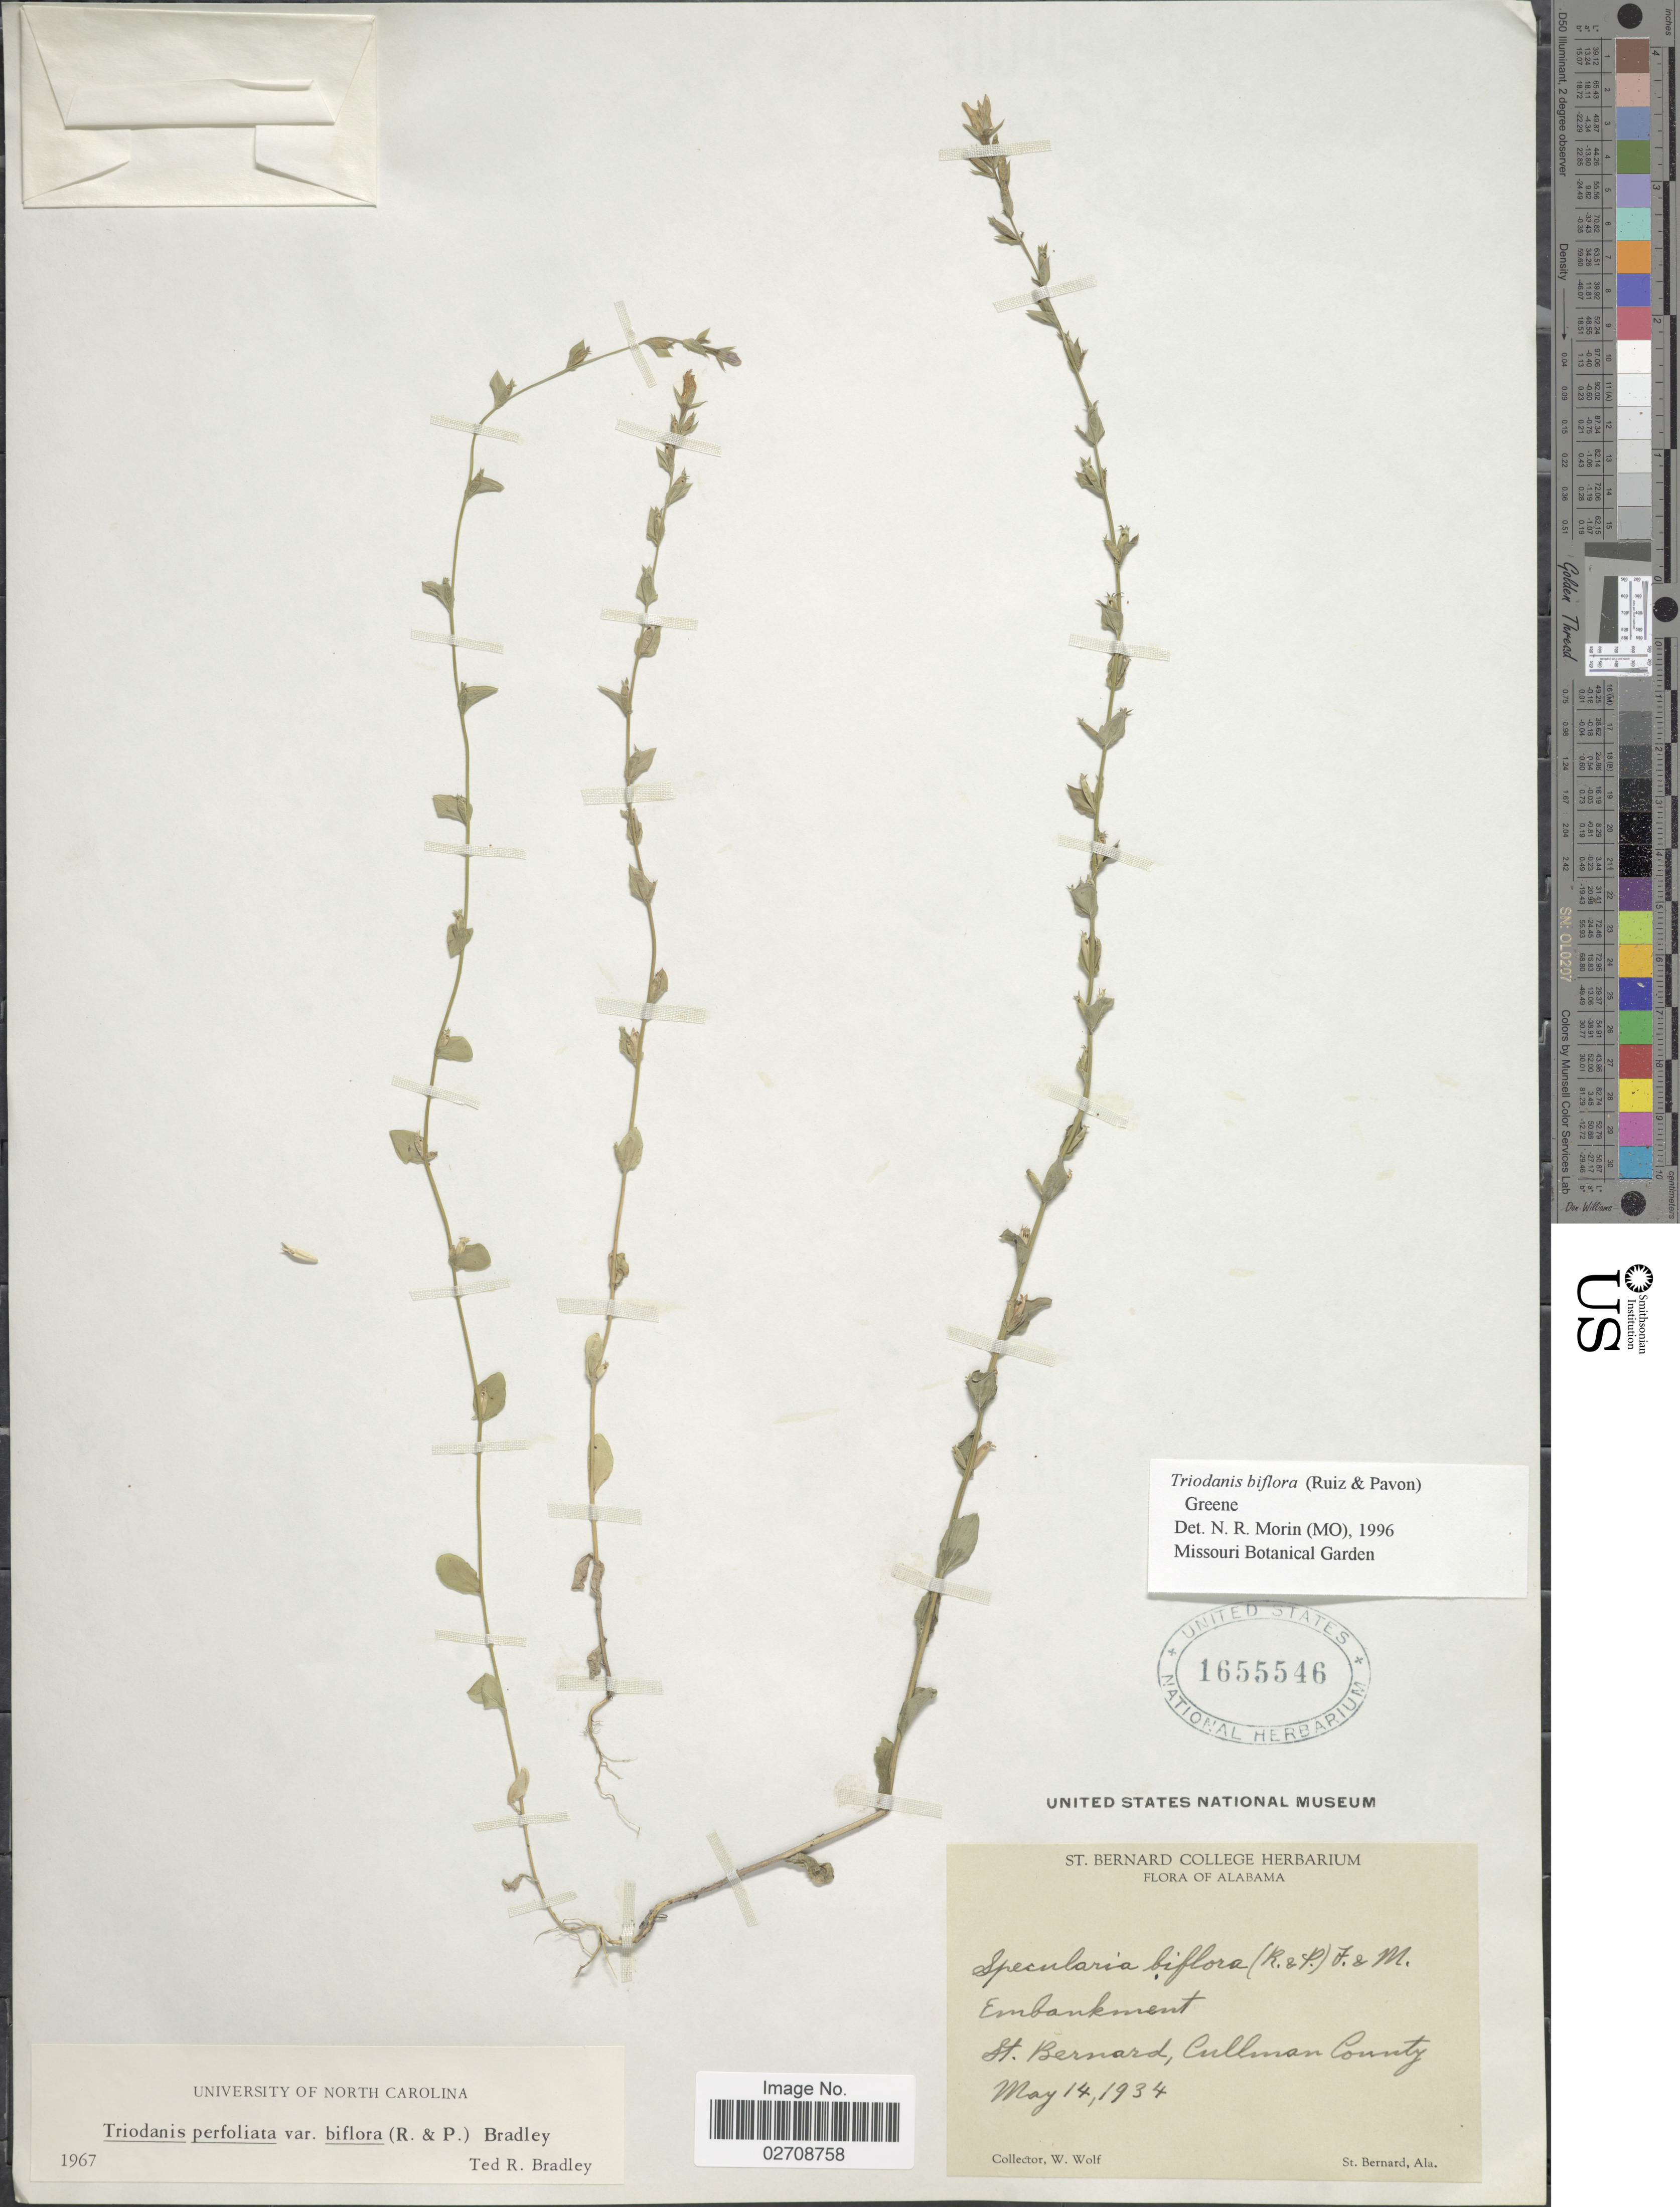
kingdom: Plantae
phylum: Tracheophyta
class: Magnoliopsida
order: Asterales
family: Campanulaceae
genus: Triodanis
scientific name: Triodanis biflora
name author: (Ruiz & Pav.) Greene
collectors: W. Wolf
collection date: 1934-05-14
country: United States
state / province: Alabama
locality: Embankment, St. Bernard, Cullman County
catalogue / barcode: US 1655546